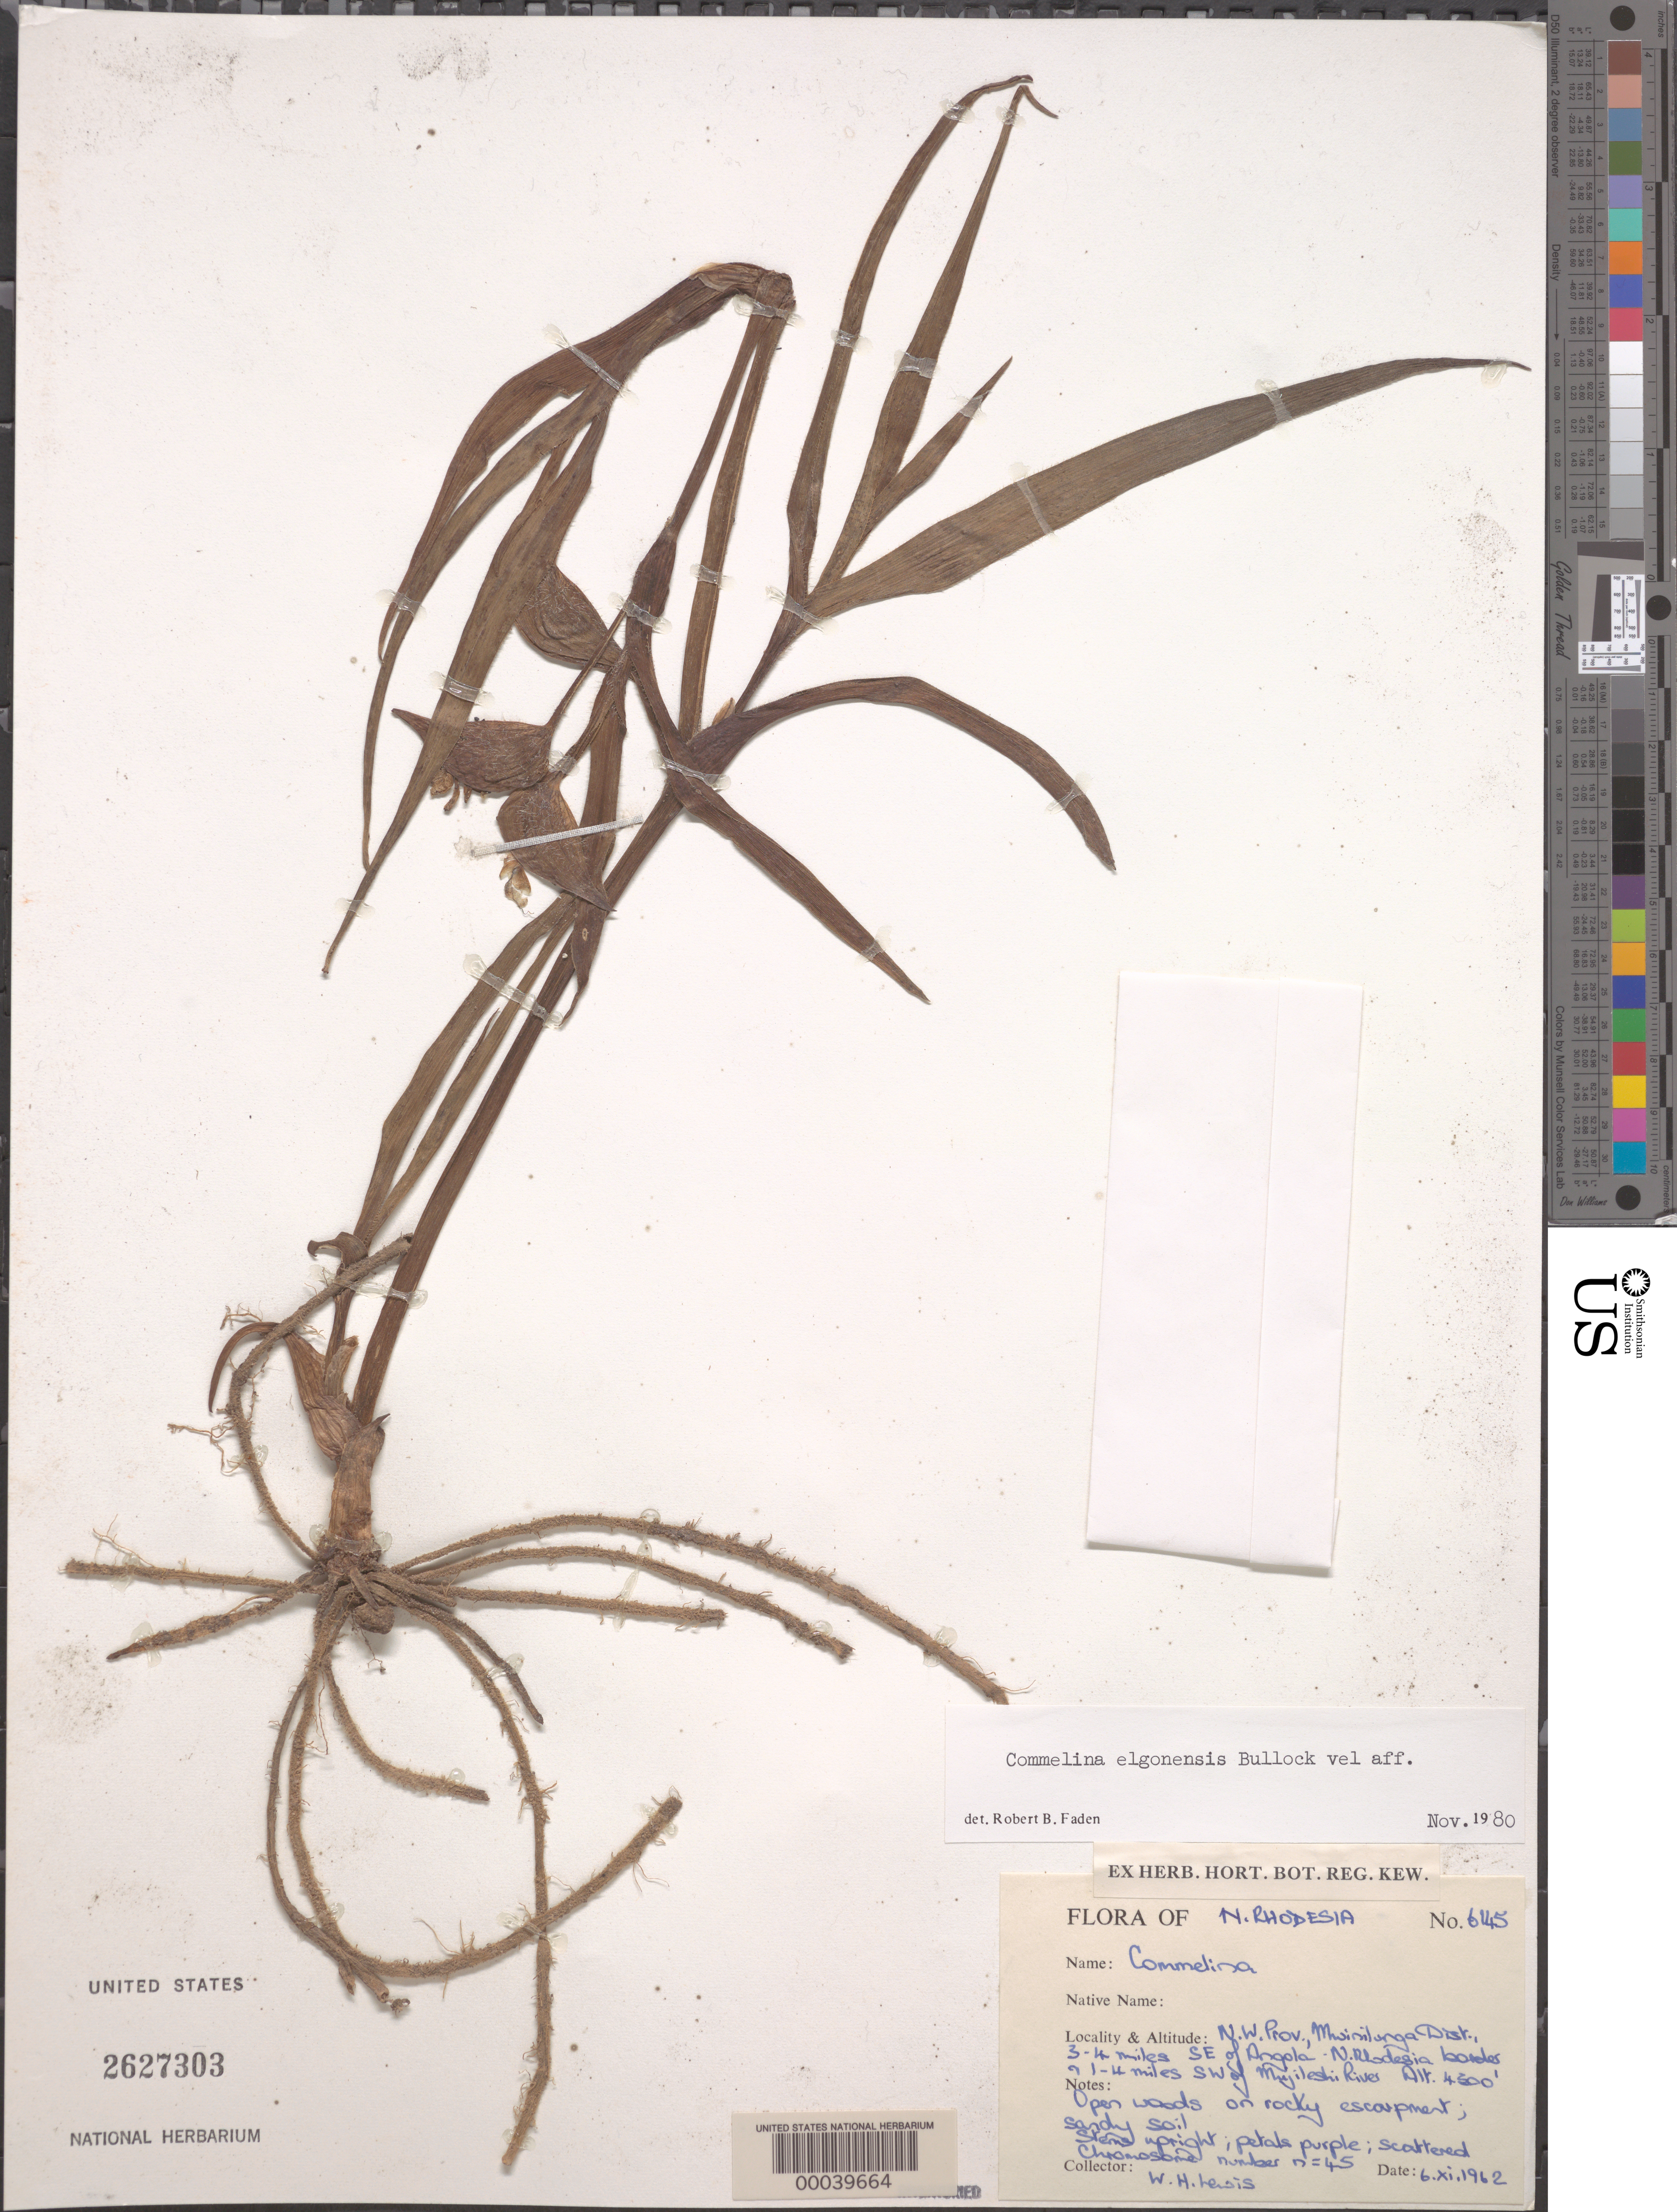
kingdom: Plantae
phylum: Tracheophyta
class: Liliopsida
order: Commelinales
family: Commelinaceae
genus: Commelina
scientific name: Commelina elgonensis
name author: Bullock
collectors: W. H. Lewis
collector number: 6145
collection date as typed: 06 Nov 1962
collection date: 1962-11-06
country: Zambia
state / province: North-Western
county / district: Mwinilunga Dist.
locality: Sw of mujileshi river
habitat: Open woods; rocks and sandy soil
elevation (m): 1312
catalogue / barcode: US 2627303